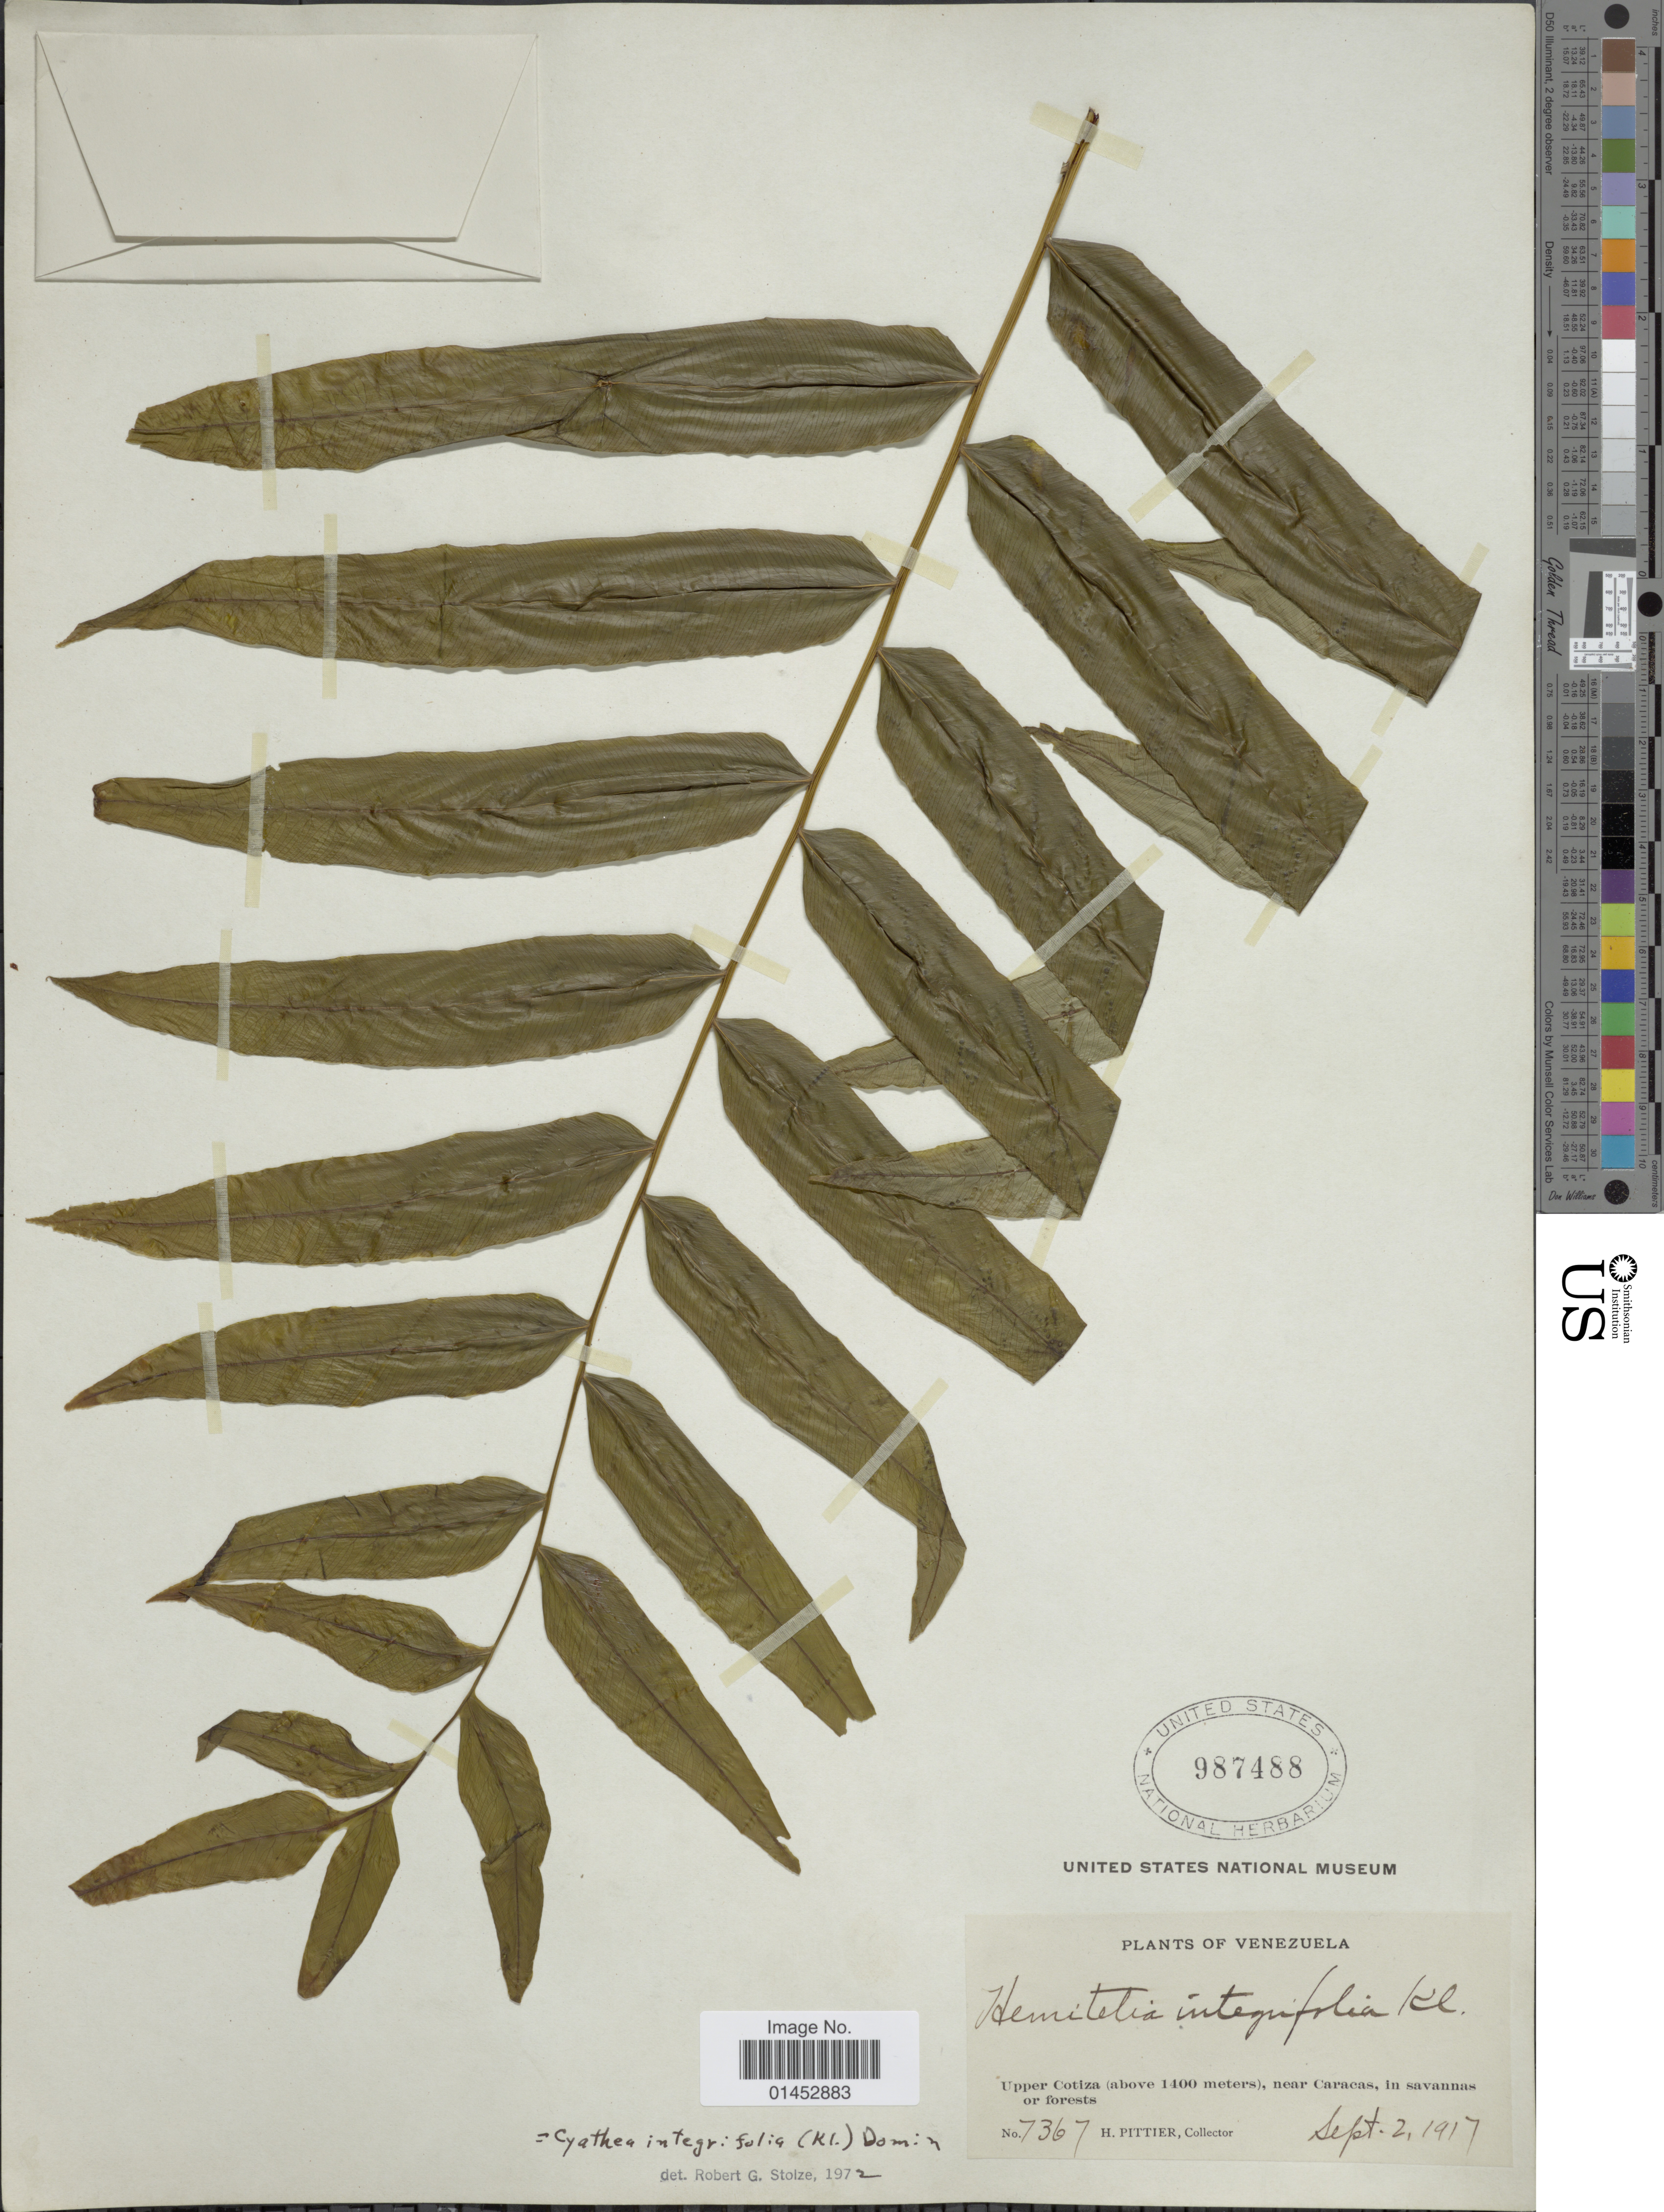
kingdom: Plantae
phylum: Tracheophyta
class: Polypodiopsida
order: Cyatheales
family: Cyatheaceae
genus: Cyathea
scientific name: Cyathea speciosa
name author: Humb. & Bonpl. ex Willd.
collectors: H. F. Pittier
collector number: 7367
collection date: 1917-09-02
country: Venezuela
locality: Upper Cotiza (above 1400 meters), near Caracas, in savannas or forests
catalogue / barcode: US 987488